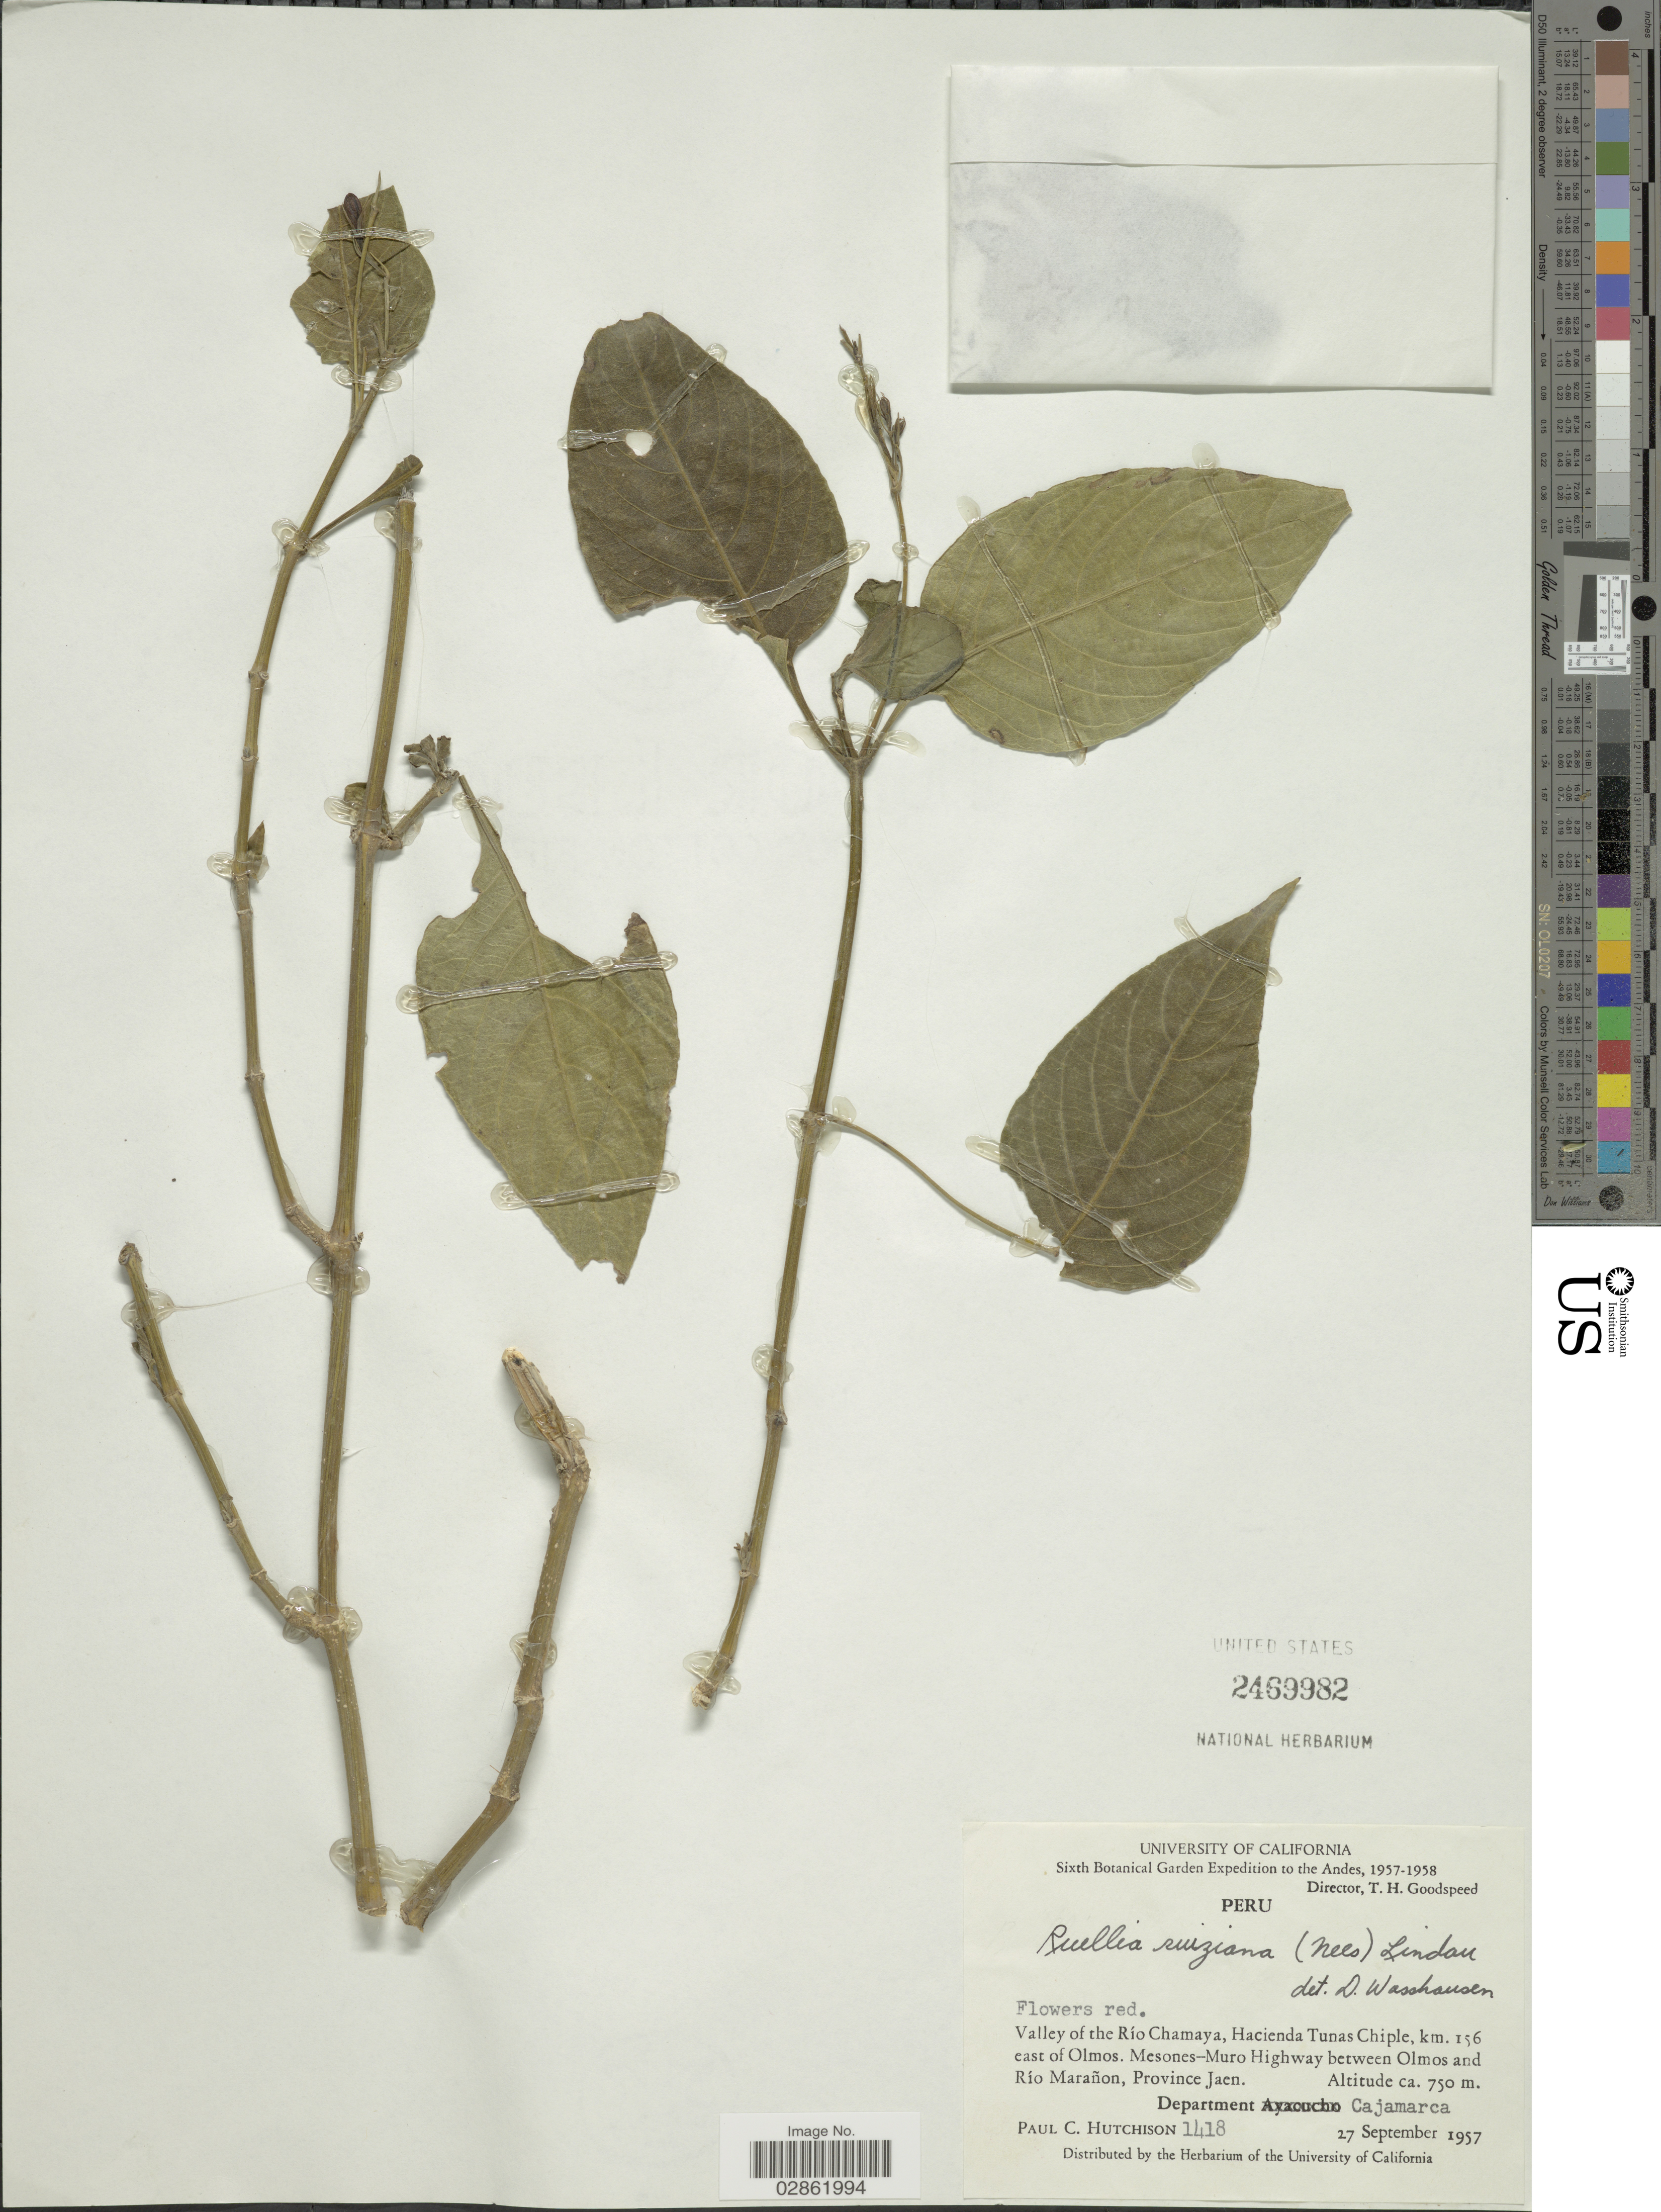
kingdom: Plantae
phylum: Tracheophyta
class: Magnoliopsida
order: Lamiales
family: Acanthaceae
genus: Ruellia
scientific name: Ruellia ruiziana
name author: (Nees) Lindau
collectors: P. C. Hutchison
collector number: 1418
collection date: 1957-09-27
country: Peru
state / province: Cajamarca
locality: The Andes, Valley of the Río Chamaya, Hacienda Tunas Chiple, km. 156 east of Olmos, Mesonos-Muro Highway between Olmos and Río Marañon, Province Jaen, Department Cajamarca.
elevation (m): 750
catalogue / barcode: US 2469982